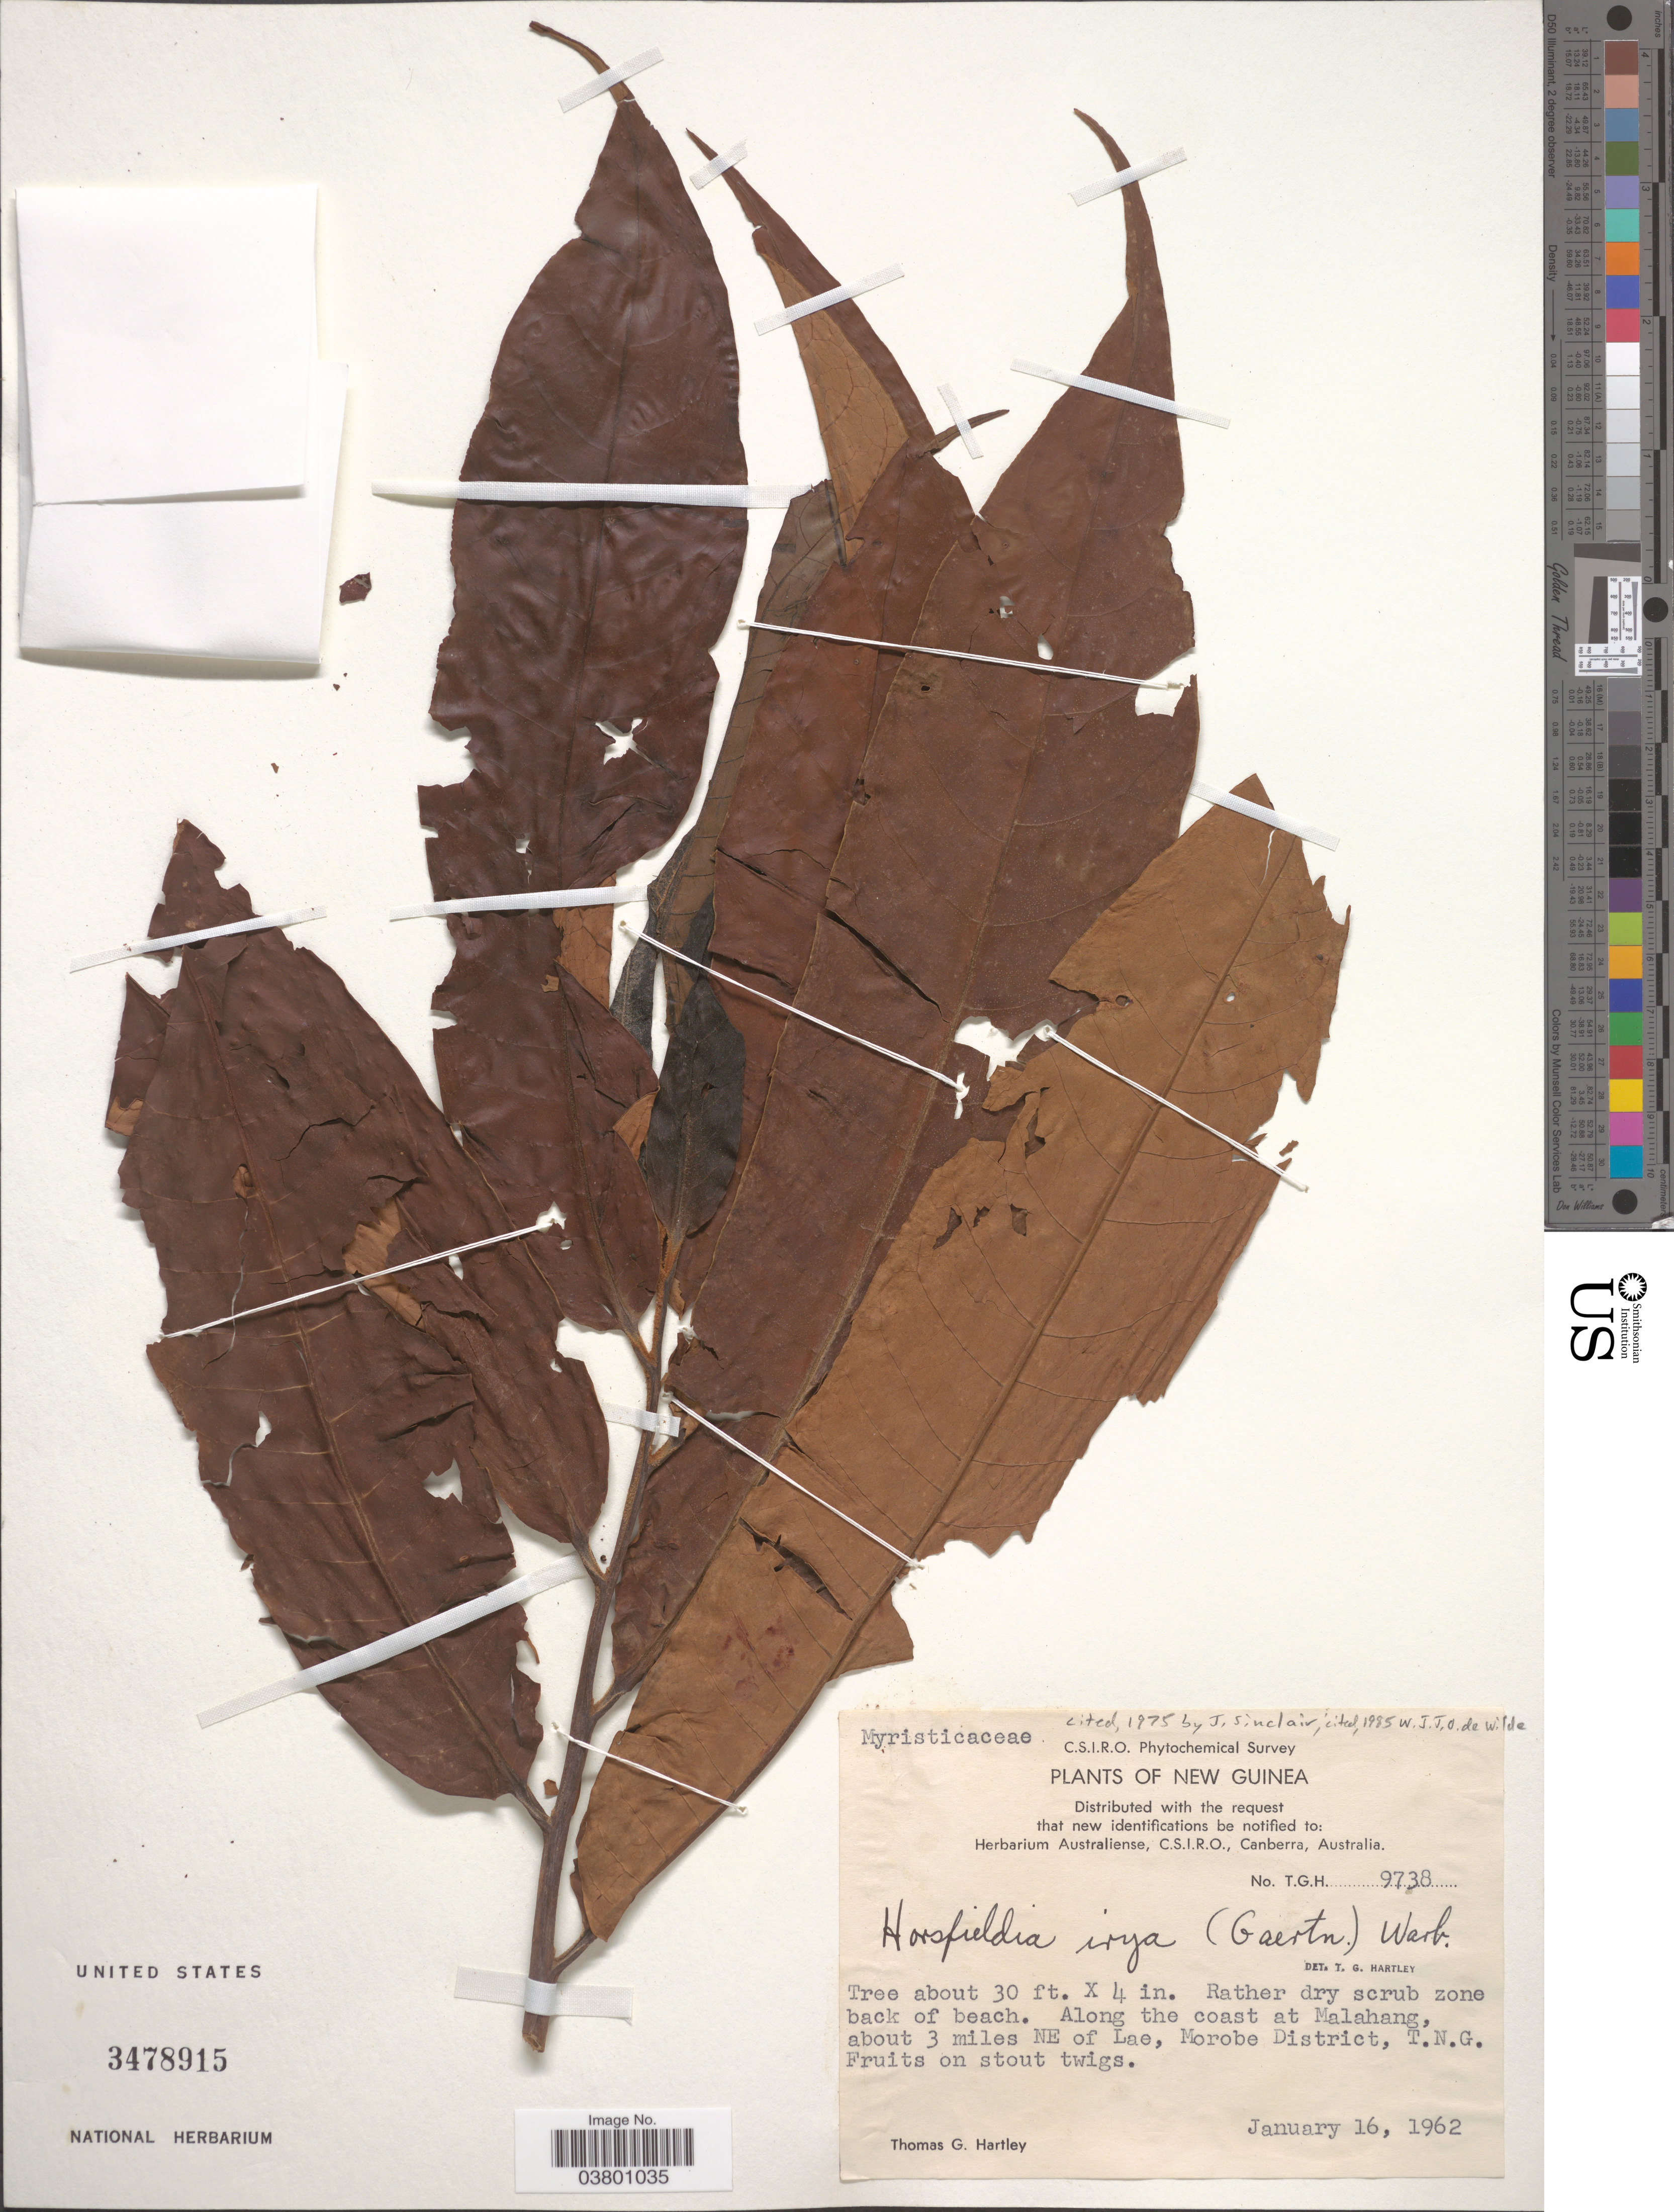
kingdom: Plantae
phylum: Tracheophyta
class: Magnoliopsida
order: Magnoliales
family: Myristicaceae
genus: Horsfieldia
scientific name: Horsfieldia irya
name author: (Gaertn.) Warb.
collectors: T. G. Hartley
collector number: T.G.H. 9738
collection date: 1962-01-16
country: Papua New Guinea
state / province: Morobe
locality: New Guinea. Along the coast at Malahang, about 3 miles NE of Lae, Morobe District, T.N.G.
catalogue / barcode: US 3478915